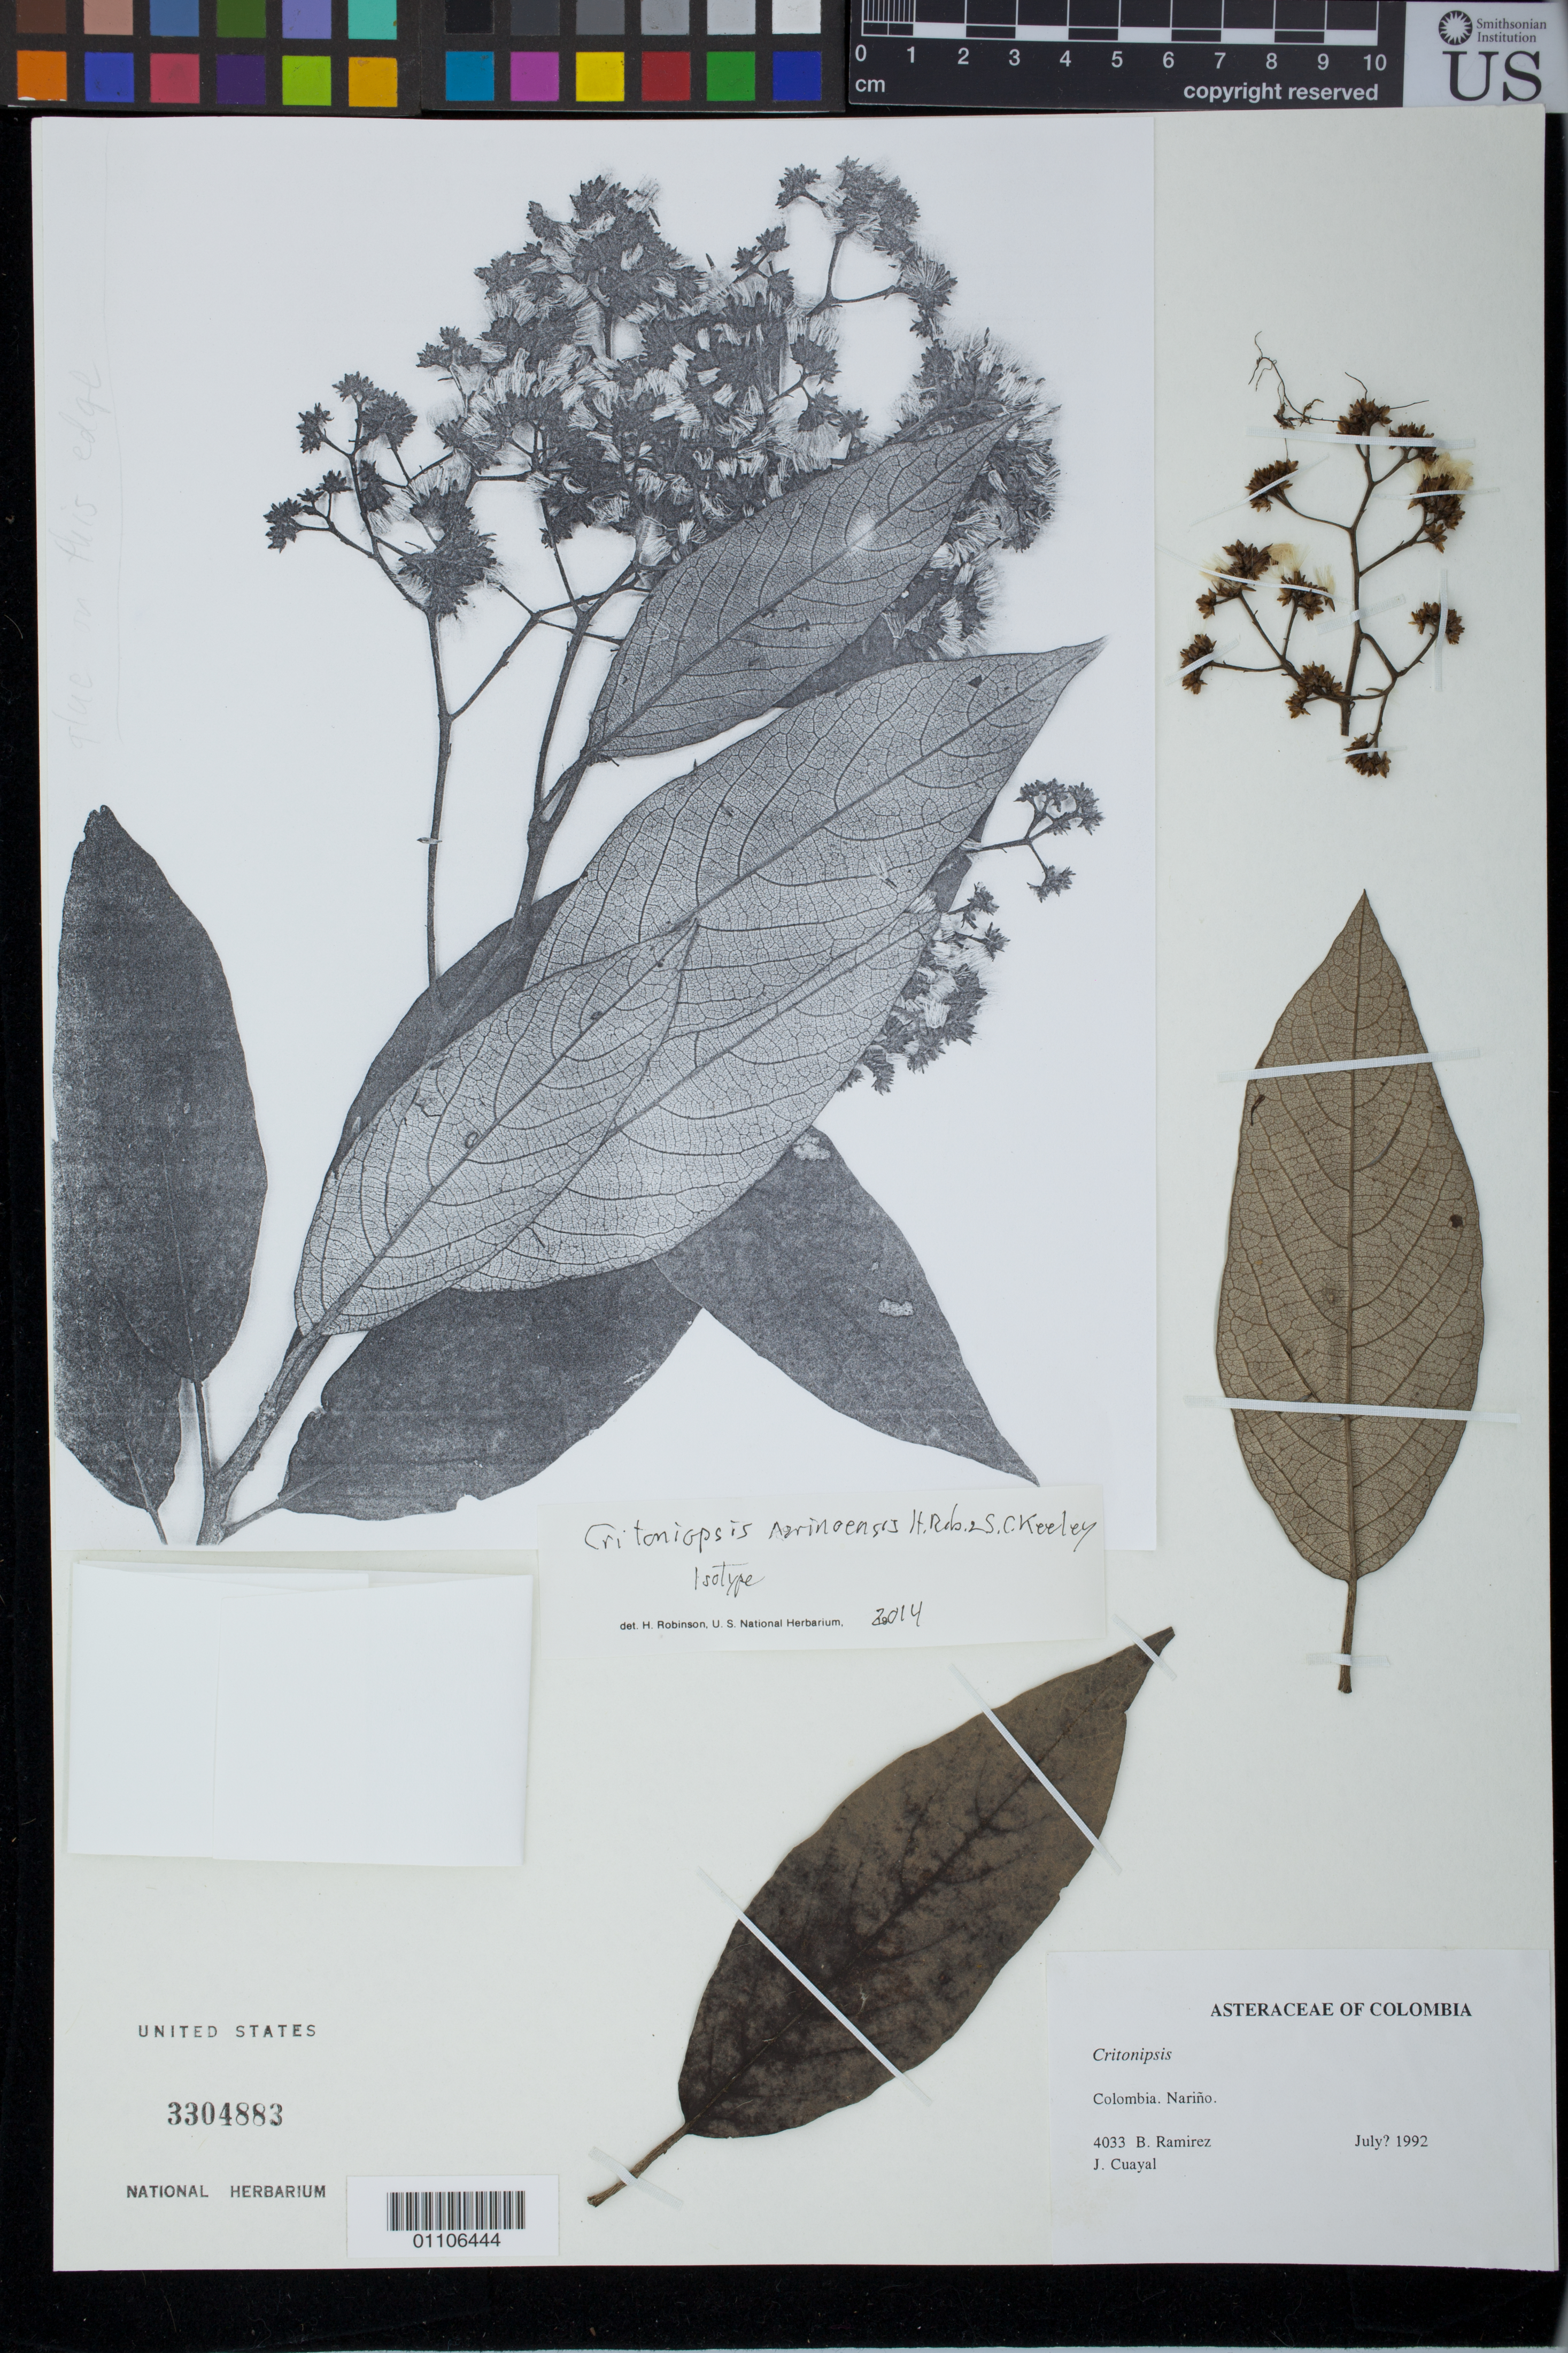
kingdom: Plantae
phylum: Tracheophyta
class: Magnoliopsida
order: Asterales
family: Asteraceae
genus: Critoniopsis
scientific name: Critoniopsis narinoensis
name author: H. Rob. & S.C. Keeley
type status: Isotype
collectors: B. R. Ramirez P. & J. Cuayal M.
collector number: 4033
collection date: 1992-07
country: Colombia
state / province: Nariño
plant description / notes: Photocopy of holotype (?) specimen attached.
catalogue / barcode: US 3304883